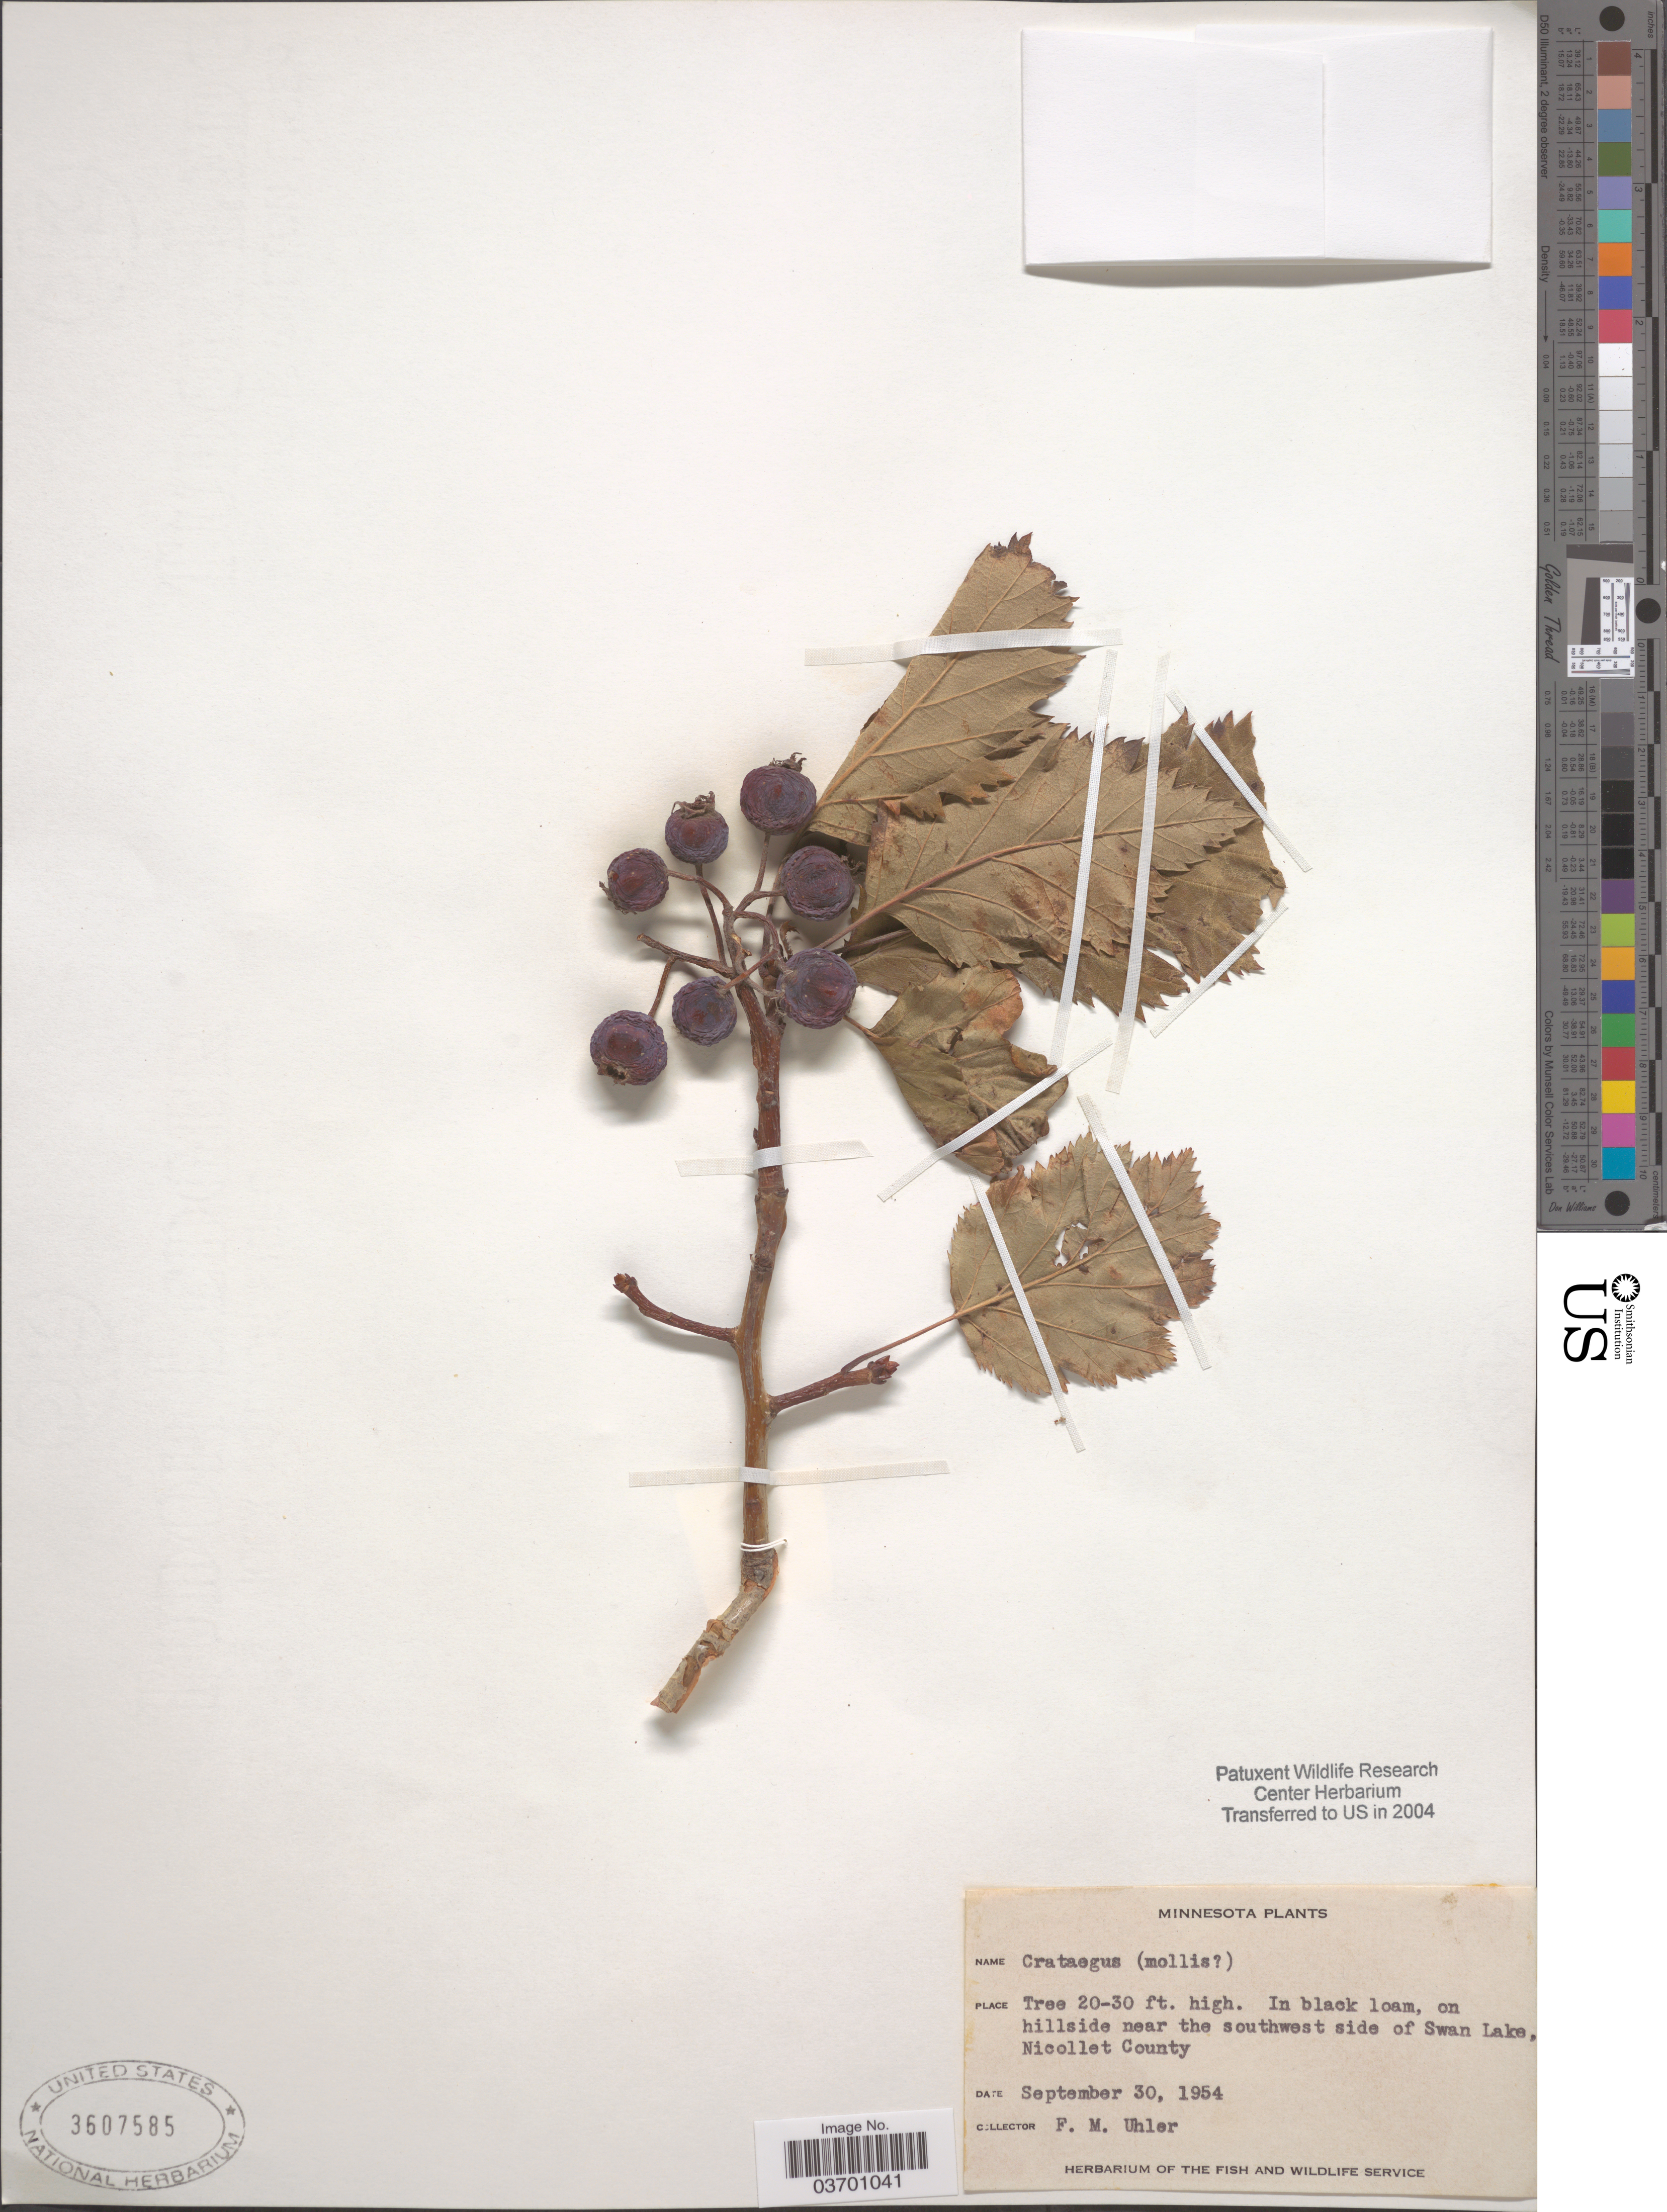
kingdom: Plantae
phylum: Tracheophyta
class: Magnoliopsida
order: Rosales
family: Rosaceae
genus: Crataegus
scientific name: Crataegus mollis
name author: (Torr. & A. Gray) Scheele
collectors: F. M. Uhler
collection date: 1954-09-30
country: United States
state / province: Minnesota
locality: On hillside near the southwest side of Swan Lake, Nicollet County.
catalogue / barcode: US 3607585